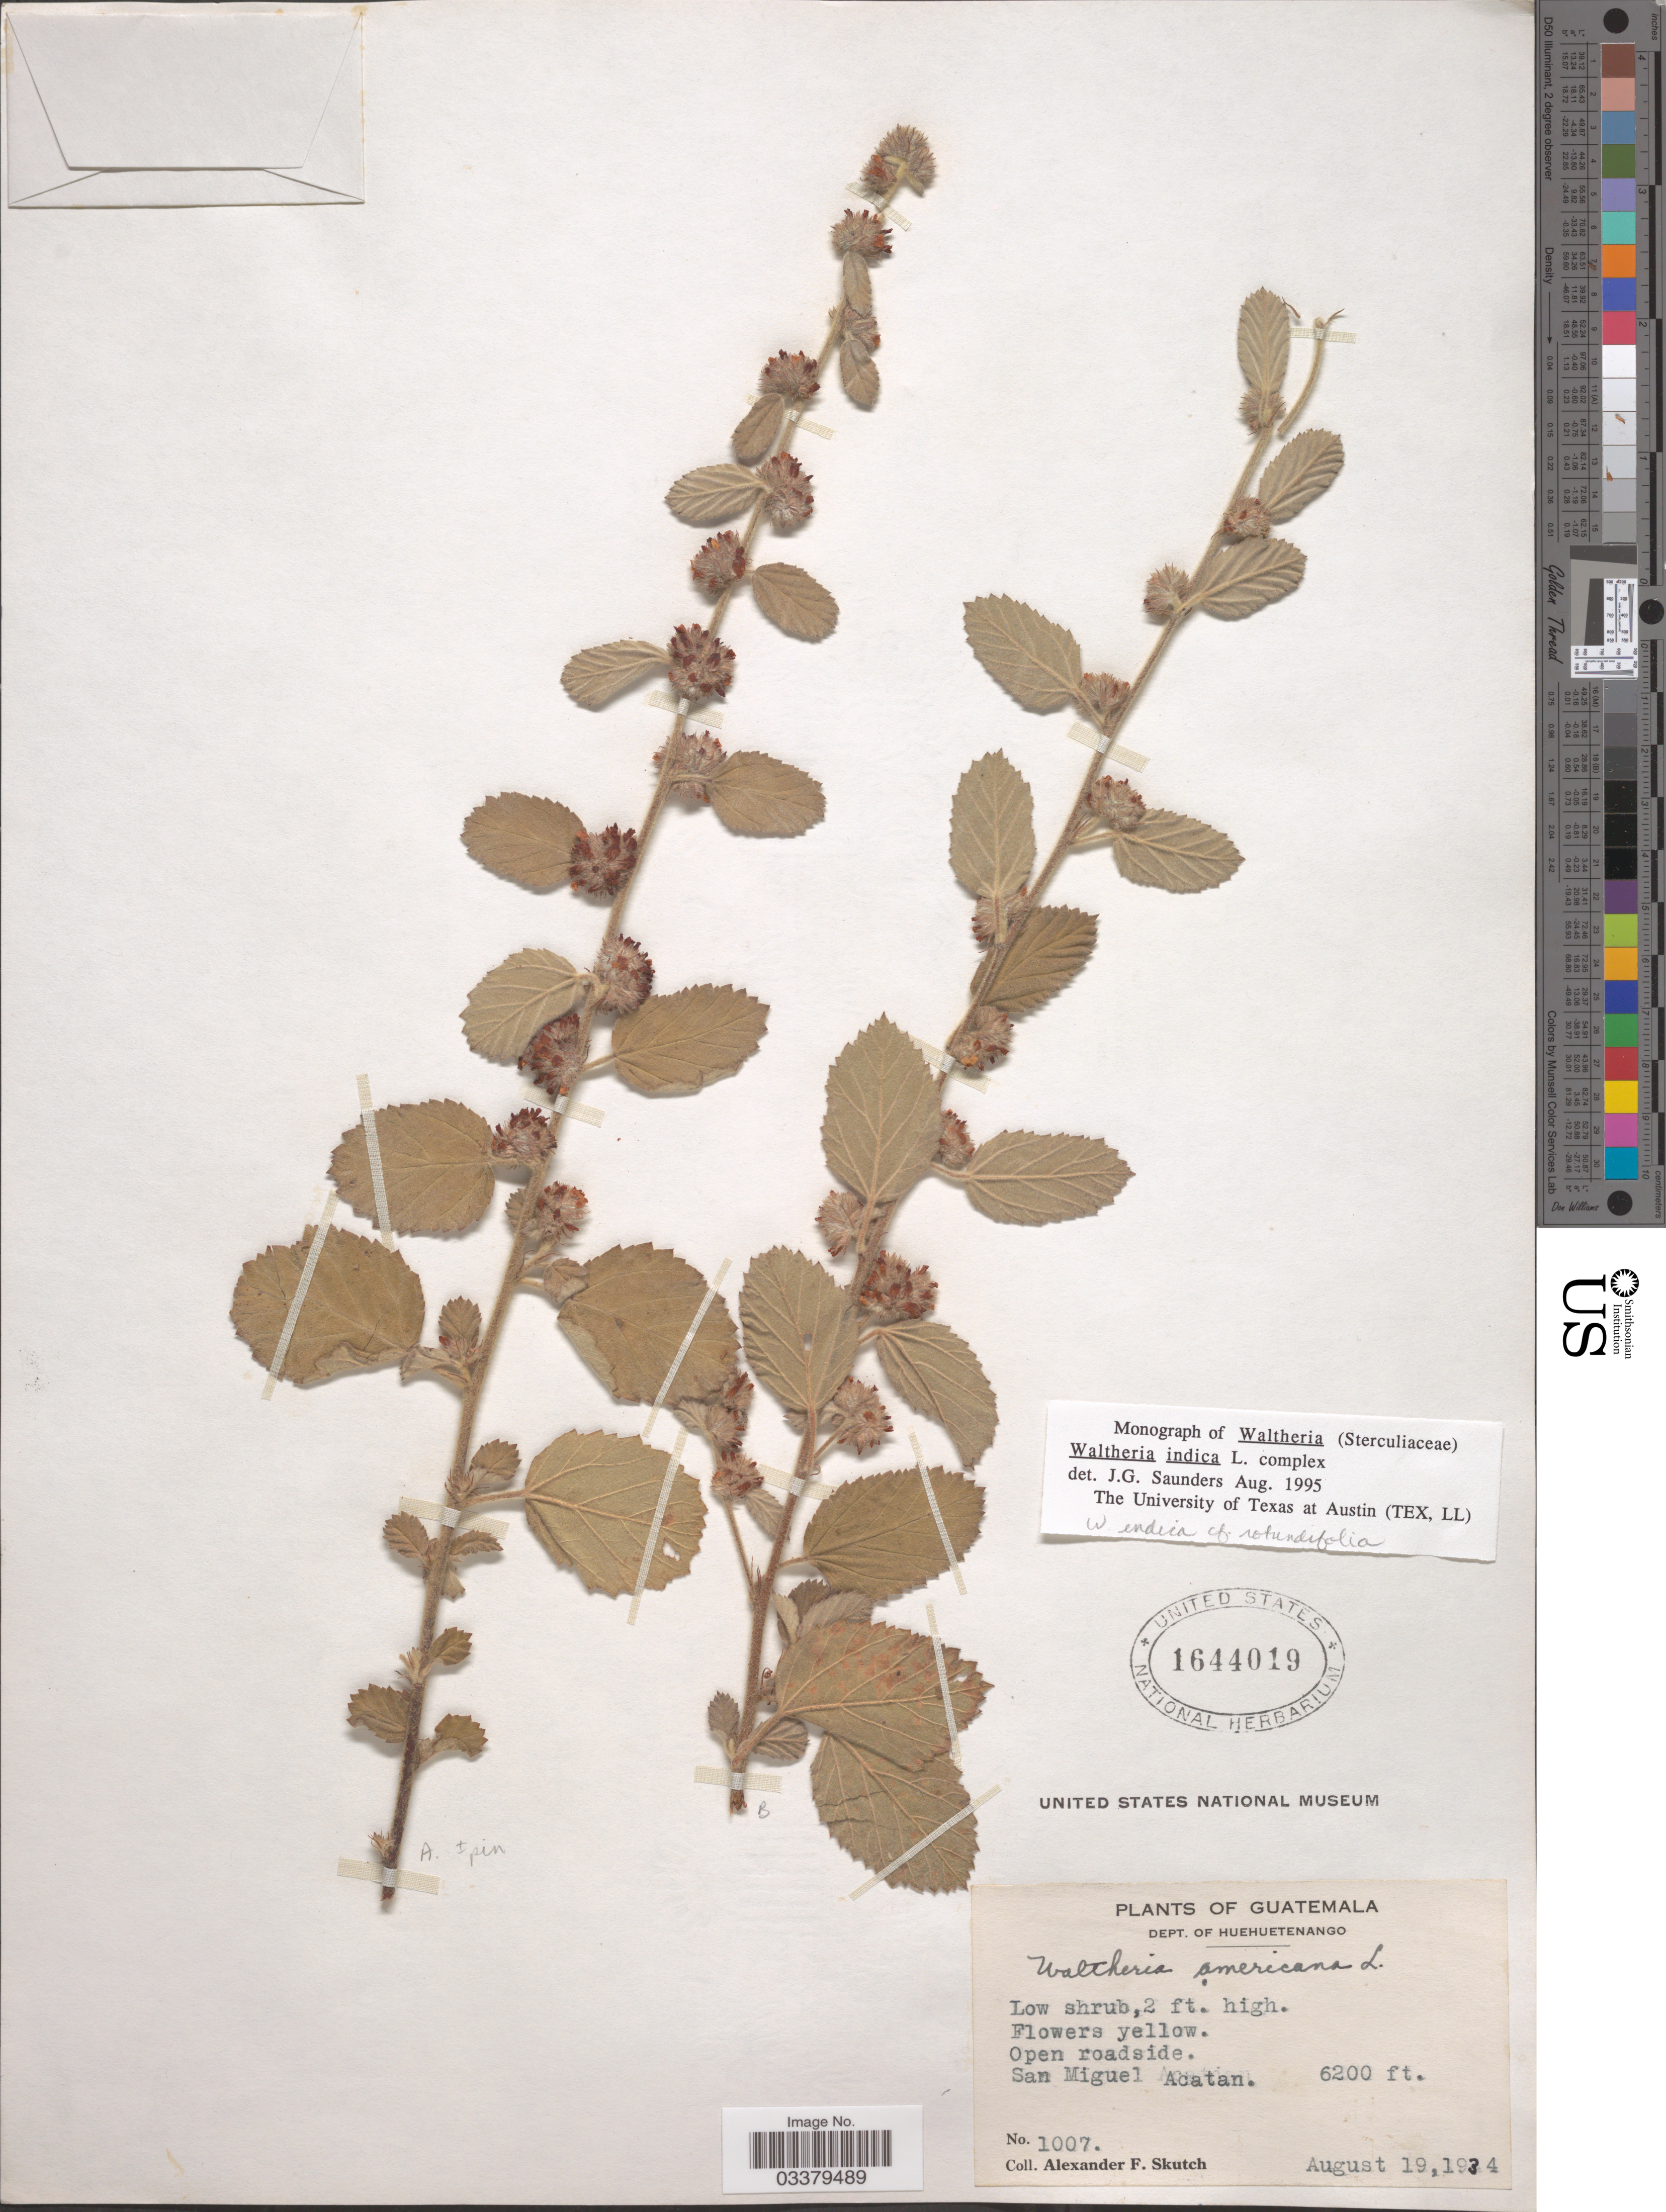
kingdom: Plantae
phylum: Tracheophyta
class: Magnoliopsida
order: Malvales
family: Malvaceae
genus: Waltheria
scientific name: Waltheria indica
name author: L.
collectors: A. F. Skutch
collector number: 1007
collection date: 1934-08-19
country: Guatemala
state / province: Huehuetenango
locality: Dept. of Huehuetenango. Open roadside. San Miguel Acatan.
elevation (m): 1890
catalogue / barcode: US 1644019